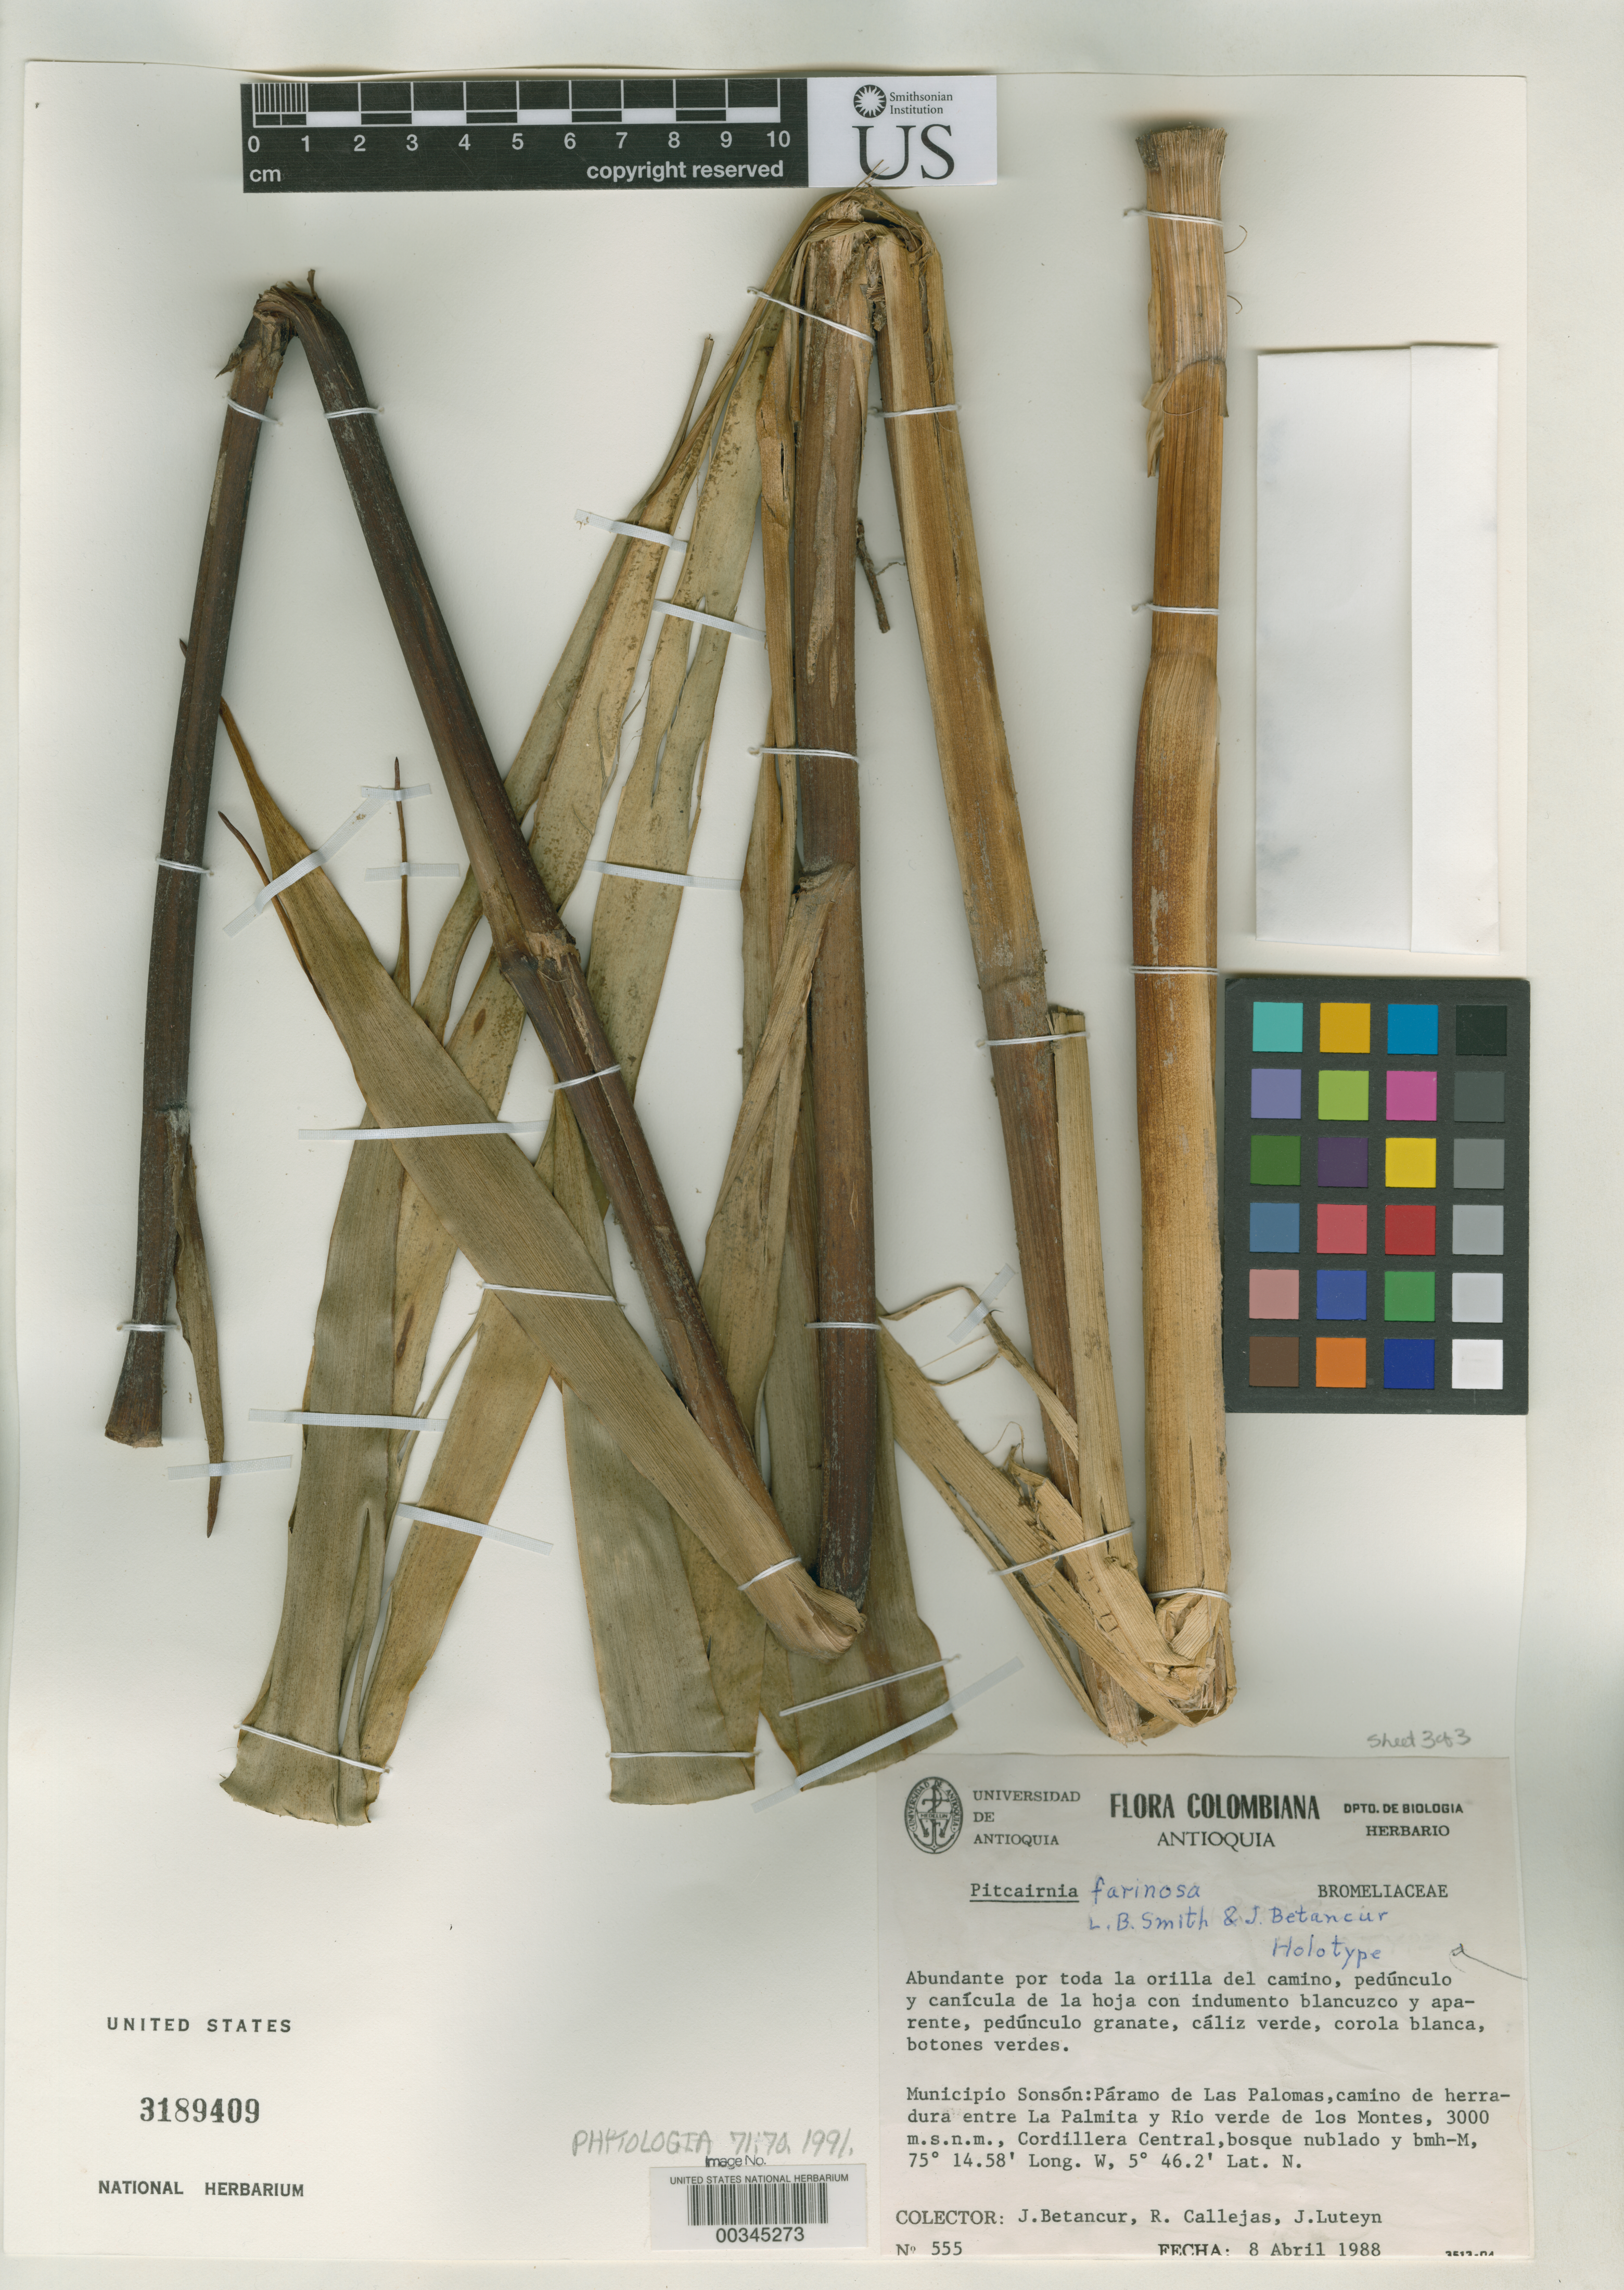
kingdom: Plantae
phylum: Tracheophyta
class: Liliopsida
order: Poales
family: Bromeliaceae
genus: Pitcairnia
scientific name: Pitcairnia farinosa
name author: L.B. Sm. & Betancur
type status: Holotype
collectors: J. C. Betancur, R. Callejas & J. L. Luteyn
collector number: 555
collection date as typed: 08 Apr 1988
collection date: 1988-04-08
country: Colombia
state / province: Antioquia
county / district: Sonsón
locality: Paramo de Las PaLomas, paved road between La Palmita & Rio Verde de Los Montes, Cordillera Central.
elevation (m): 3000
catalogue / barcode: US 3189409